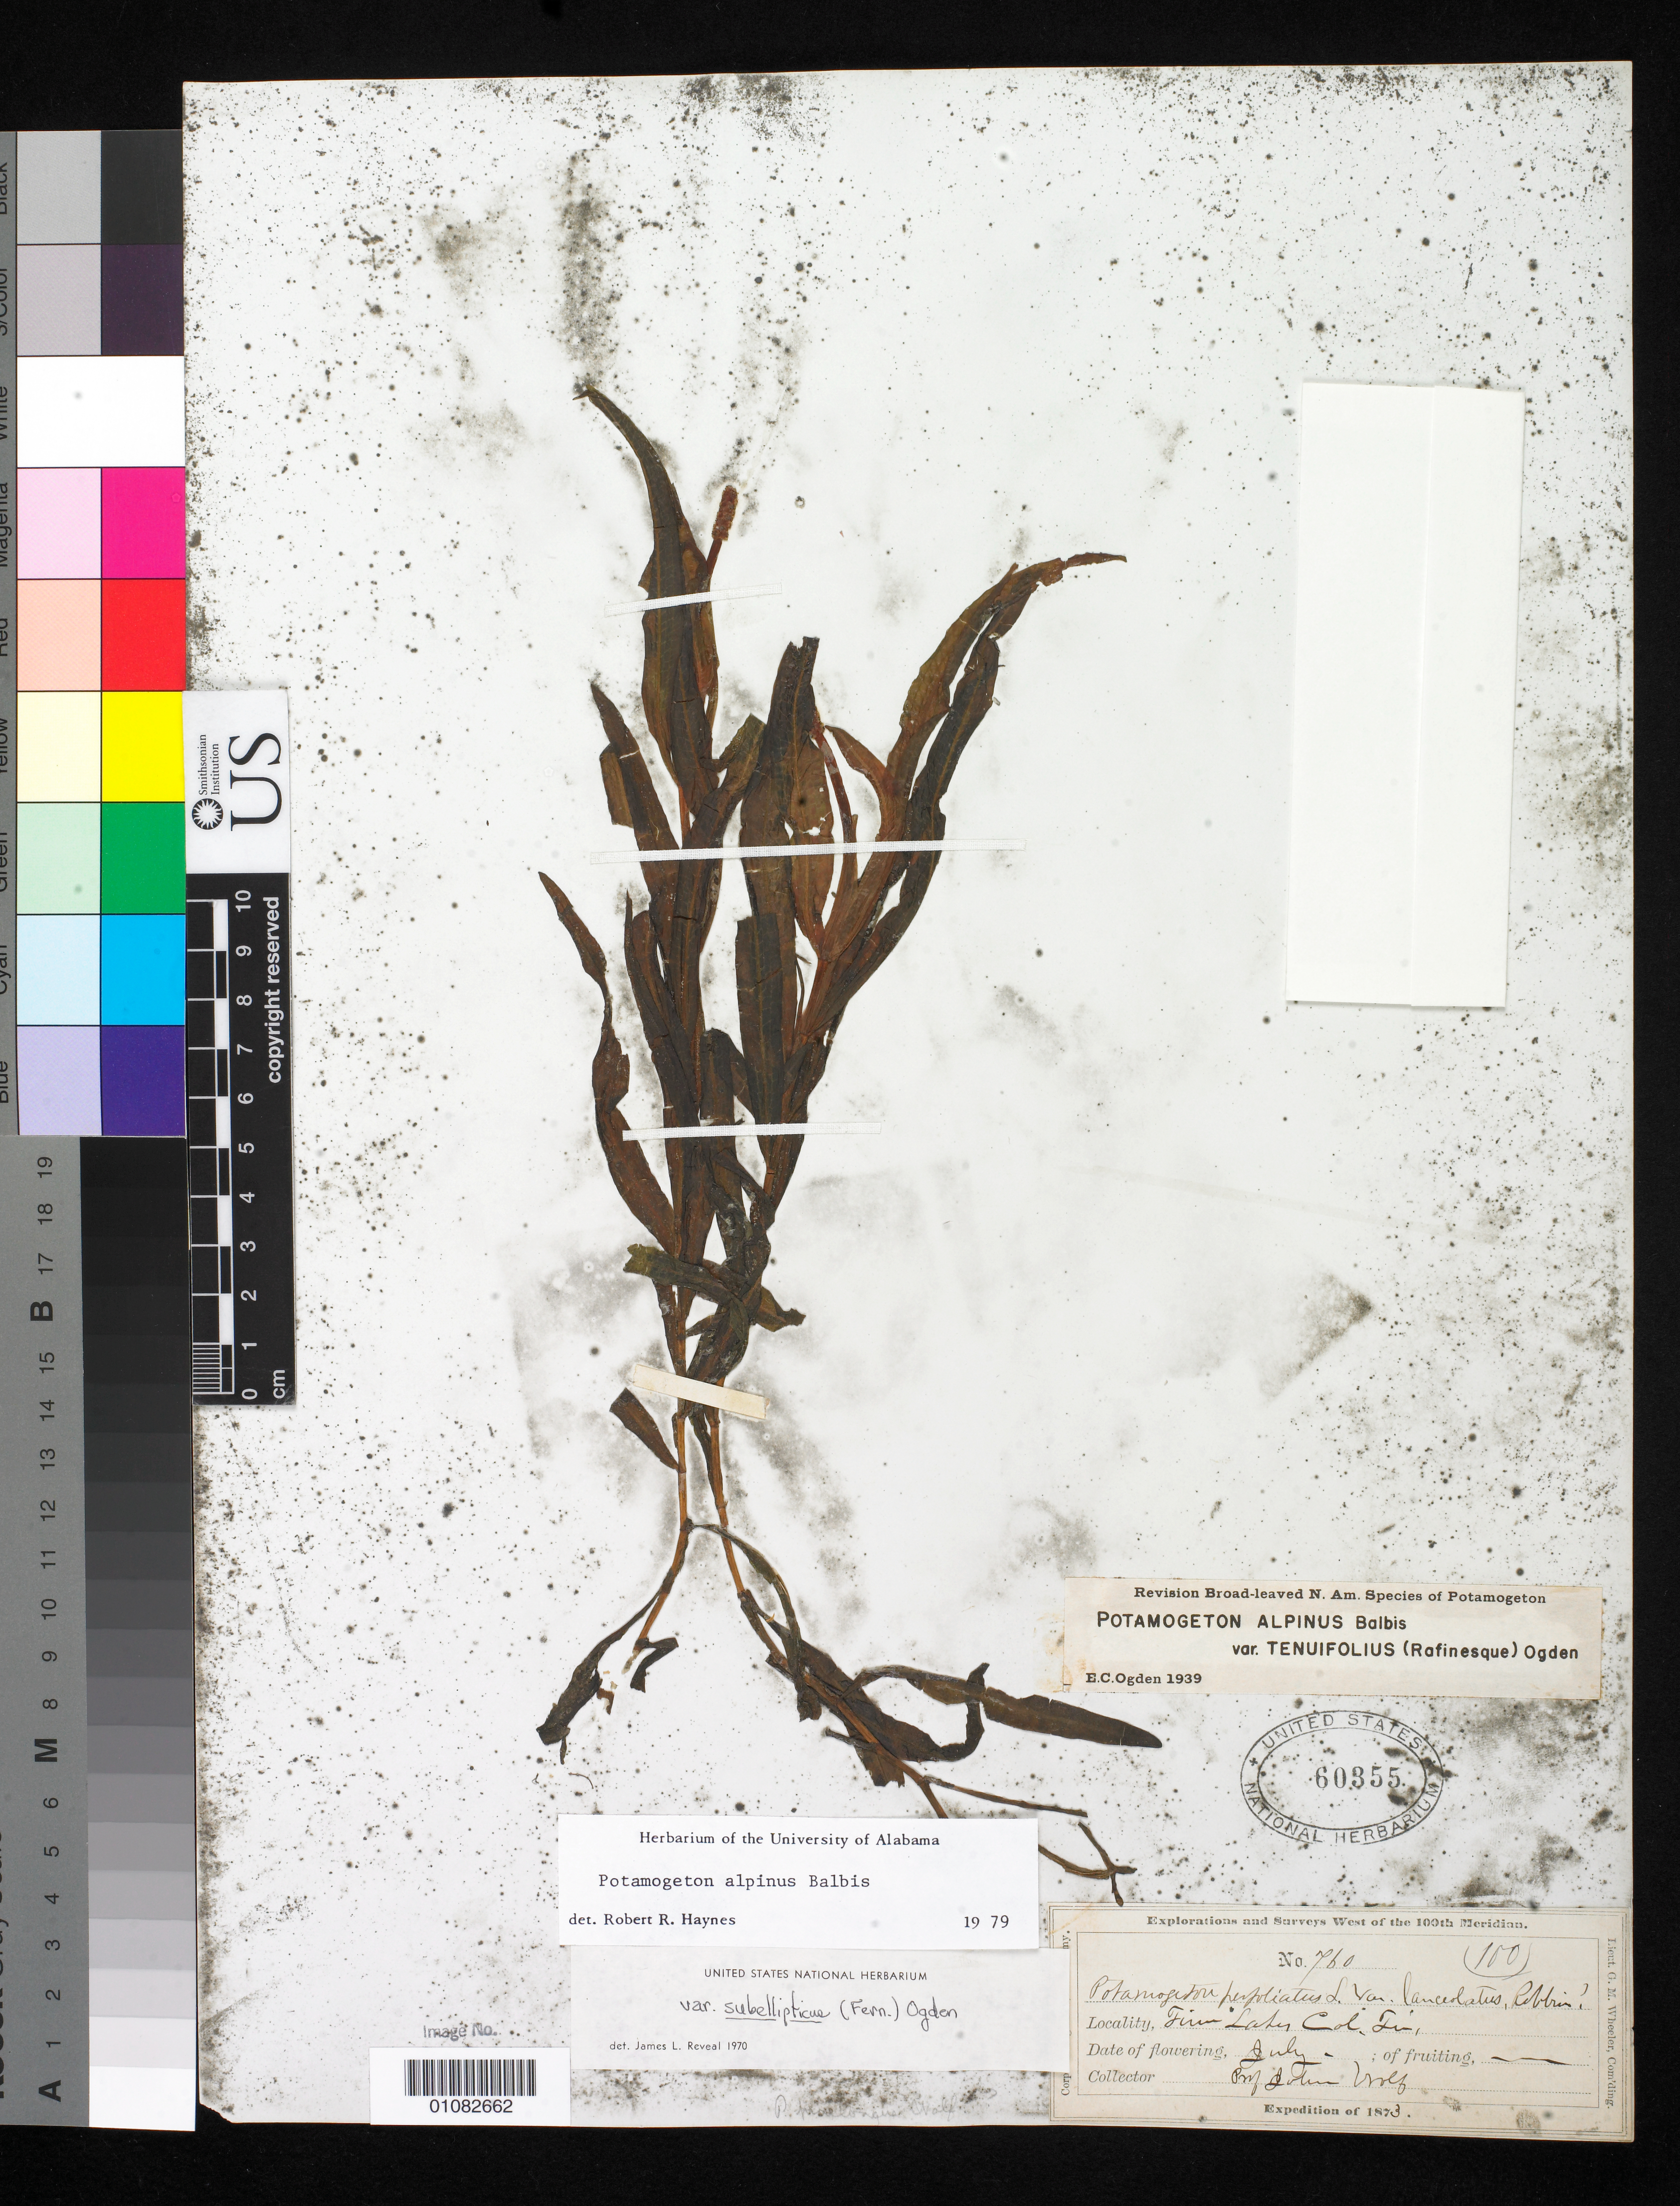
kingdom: Plantae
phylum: Tracheophyta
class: Liliopsida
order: Alismatales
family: Potamogetonaceae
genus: Potamogeton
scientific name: Potamogeton alpinus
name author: Balb.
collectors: J. Wolf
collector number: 760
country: United States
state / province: Colorado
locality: Finn Lake (?)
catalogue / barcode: US 60355